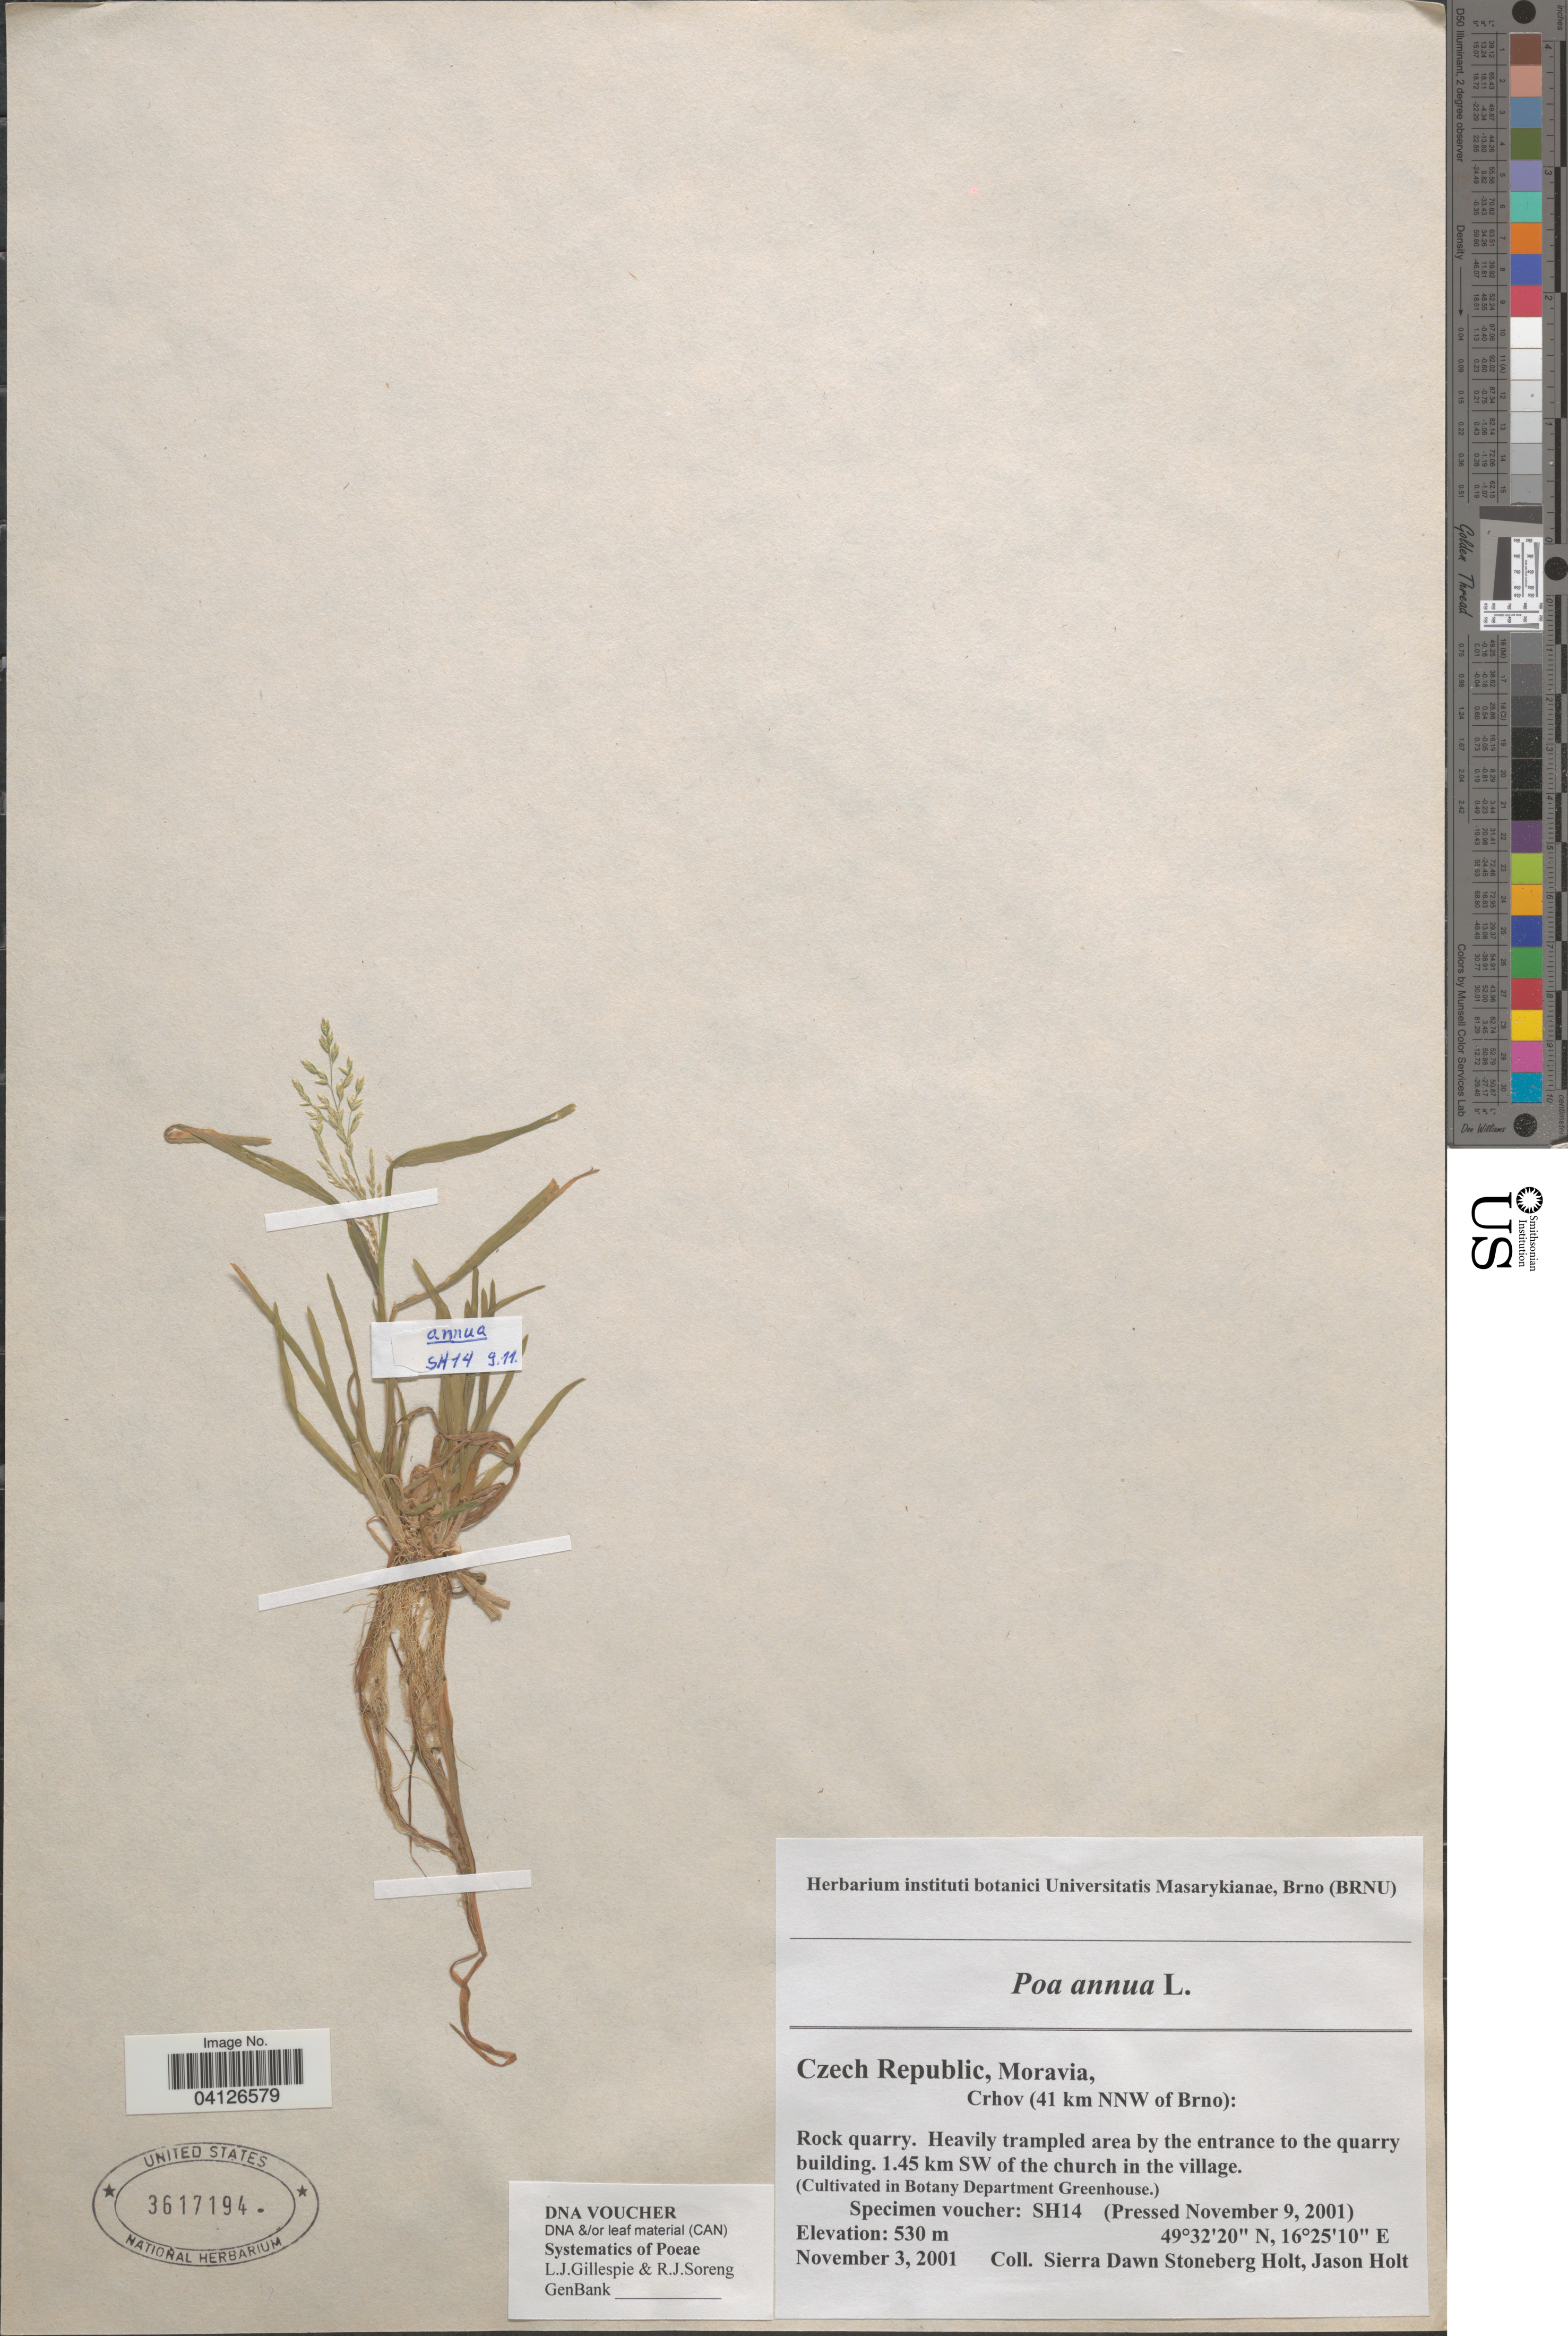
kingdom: Plantae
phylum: Tracheophyta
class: Liliopsida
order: Poales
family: Poaceae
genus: Poa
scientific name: Poa annua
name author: L.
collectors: Ex herb. instituti botanici Universitatis Masarykianae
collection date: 2001-11-09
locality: In Botany Department Greenhouse.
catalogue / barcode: US 3617194